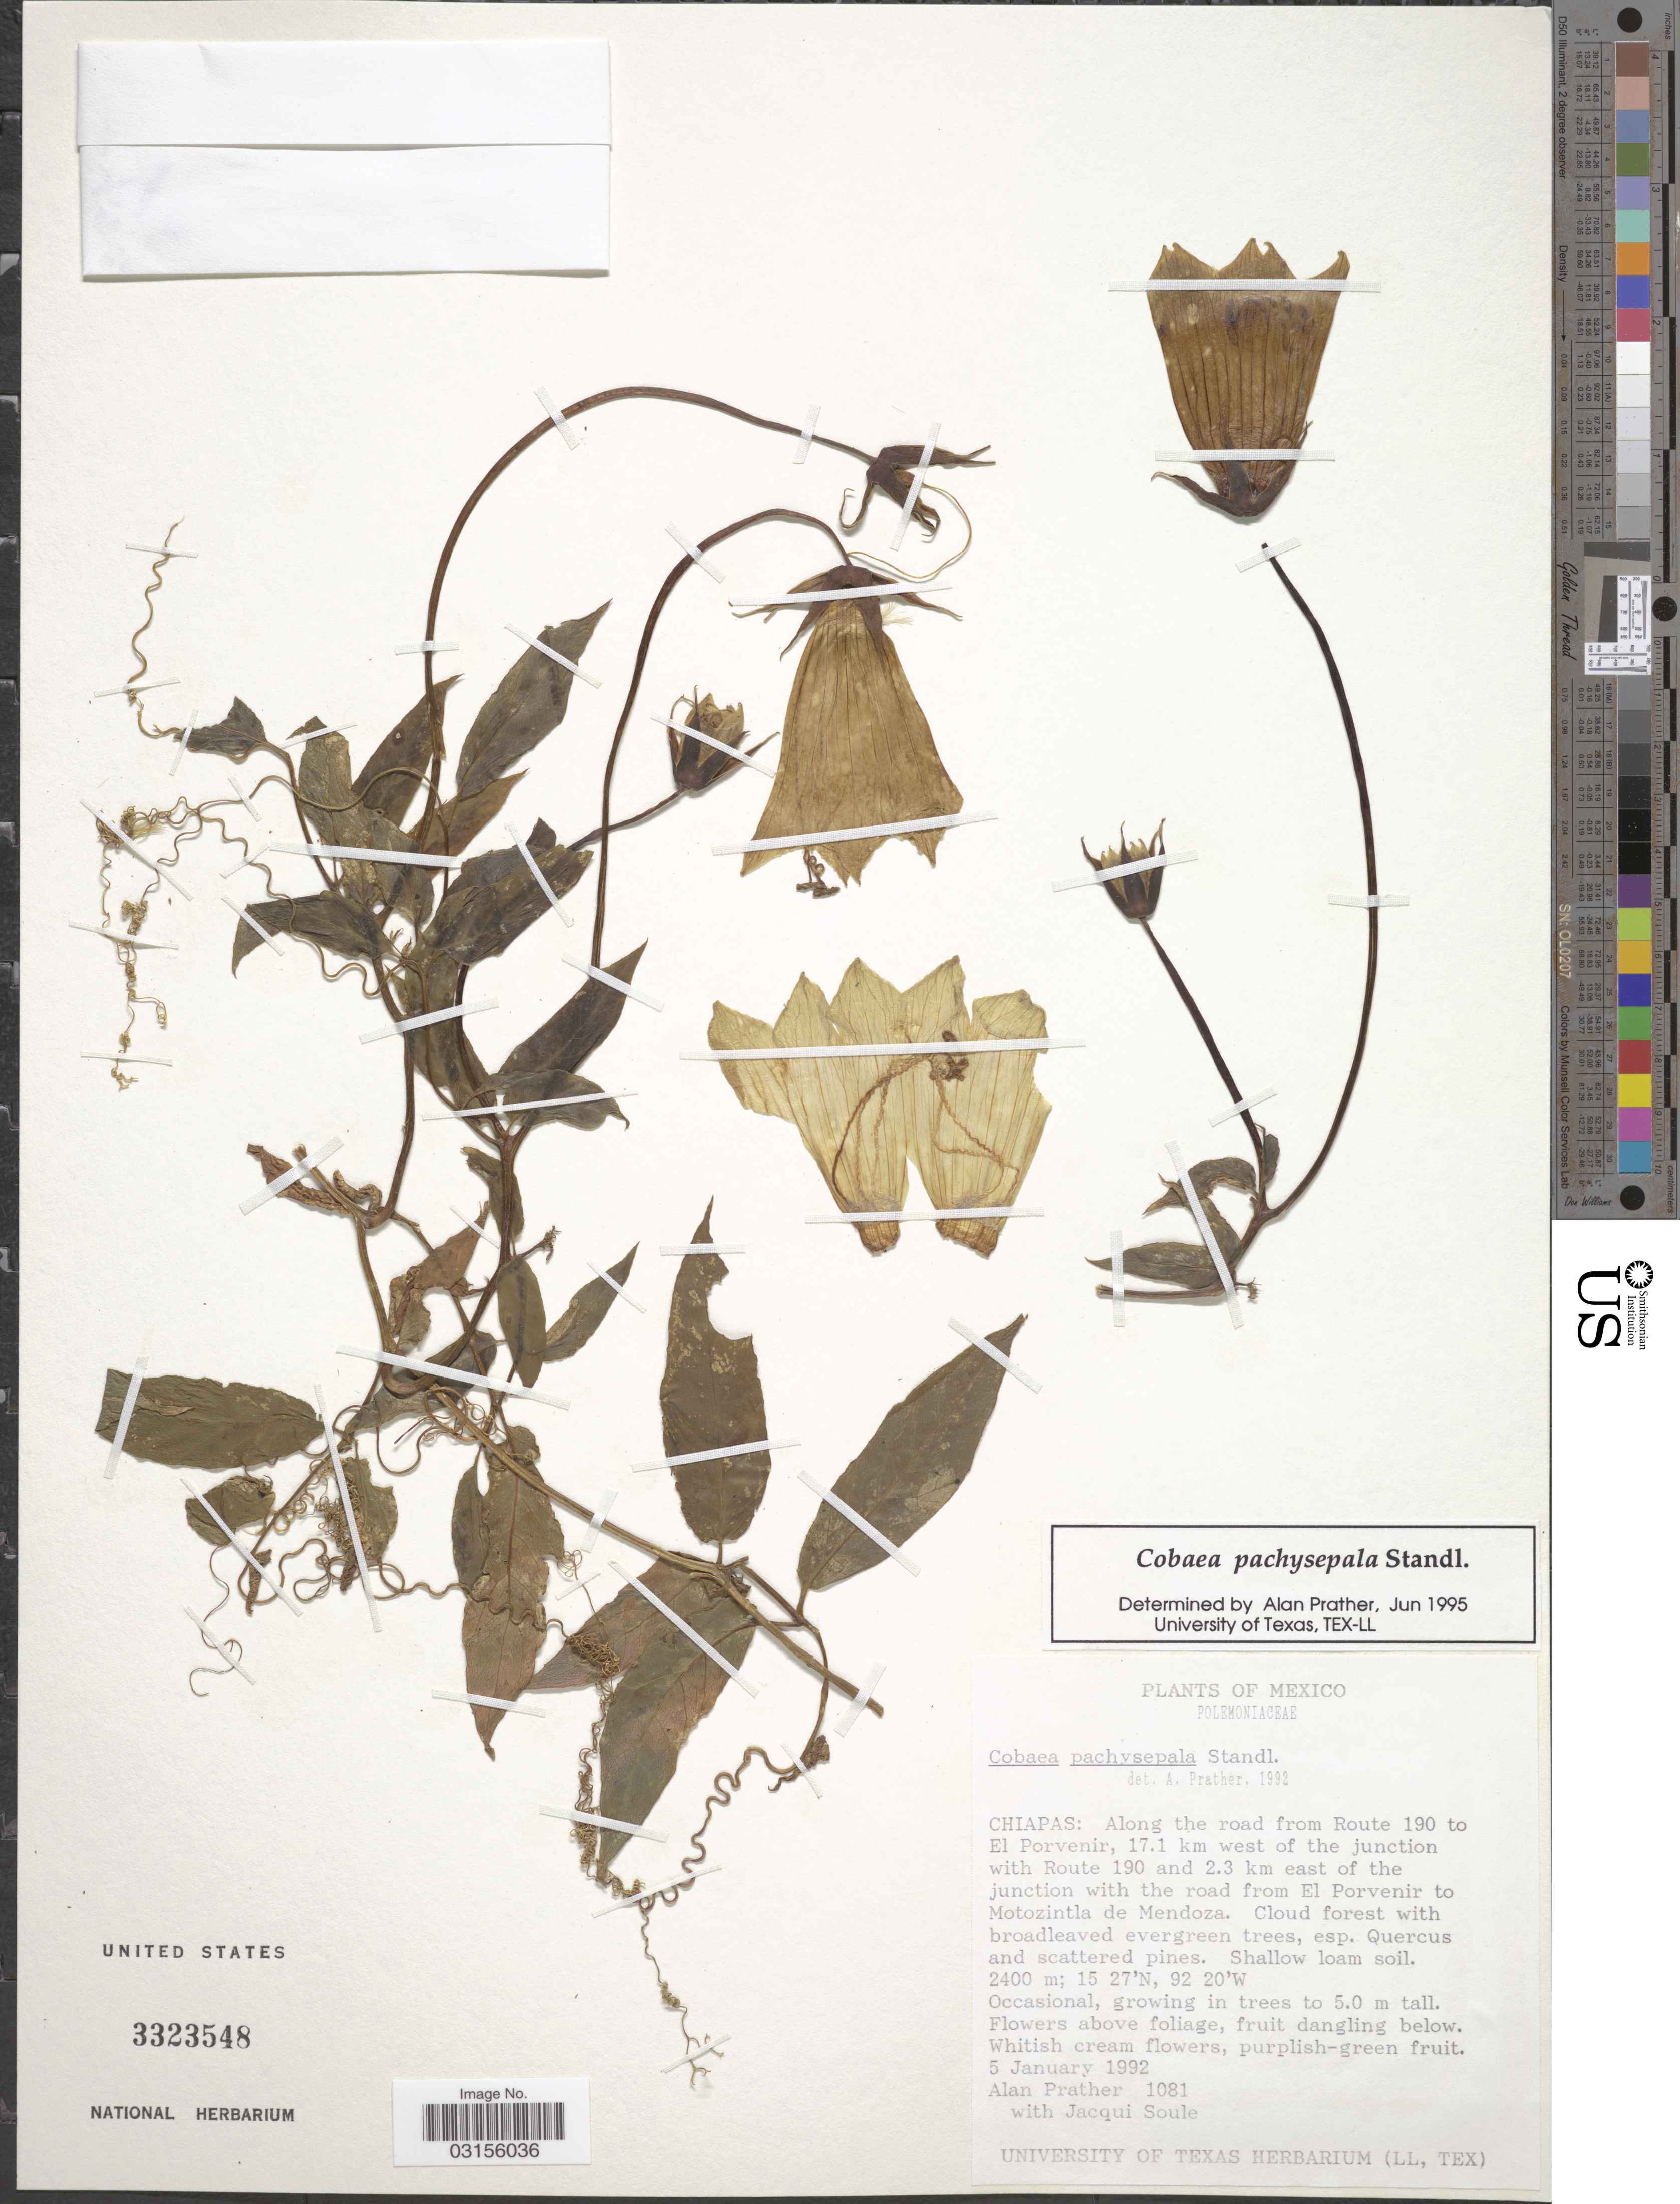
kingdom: Plantae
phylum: Tracheophyta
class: Magnoliopsida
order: Ericales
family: Polemoniaceae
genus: Cobaea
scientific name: Cobaea pachysepala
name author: Standl.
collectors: L. A. Prather & J. Soule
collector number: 1081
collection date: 1992-01-05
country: Mexico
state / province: Chiapas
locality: Along the road from Route 190 to El Porvenir, 17.1 km west of the junction with Route 190 and 2.3 km east of the junction with the road from El Porvenir to Motozintla de Mendoza.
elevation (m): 2400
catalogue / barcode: US 3323548